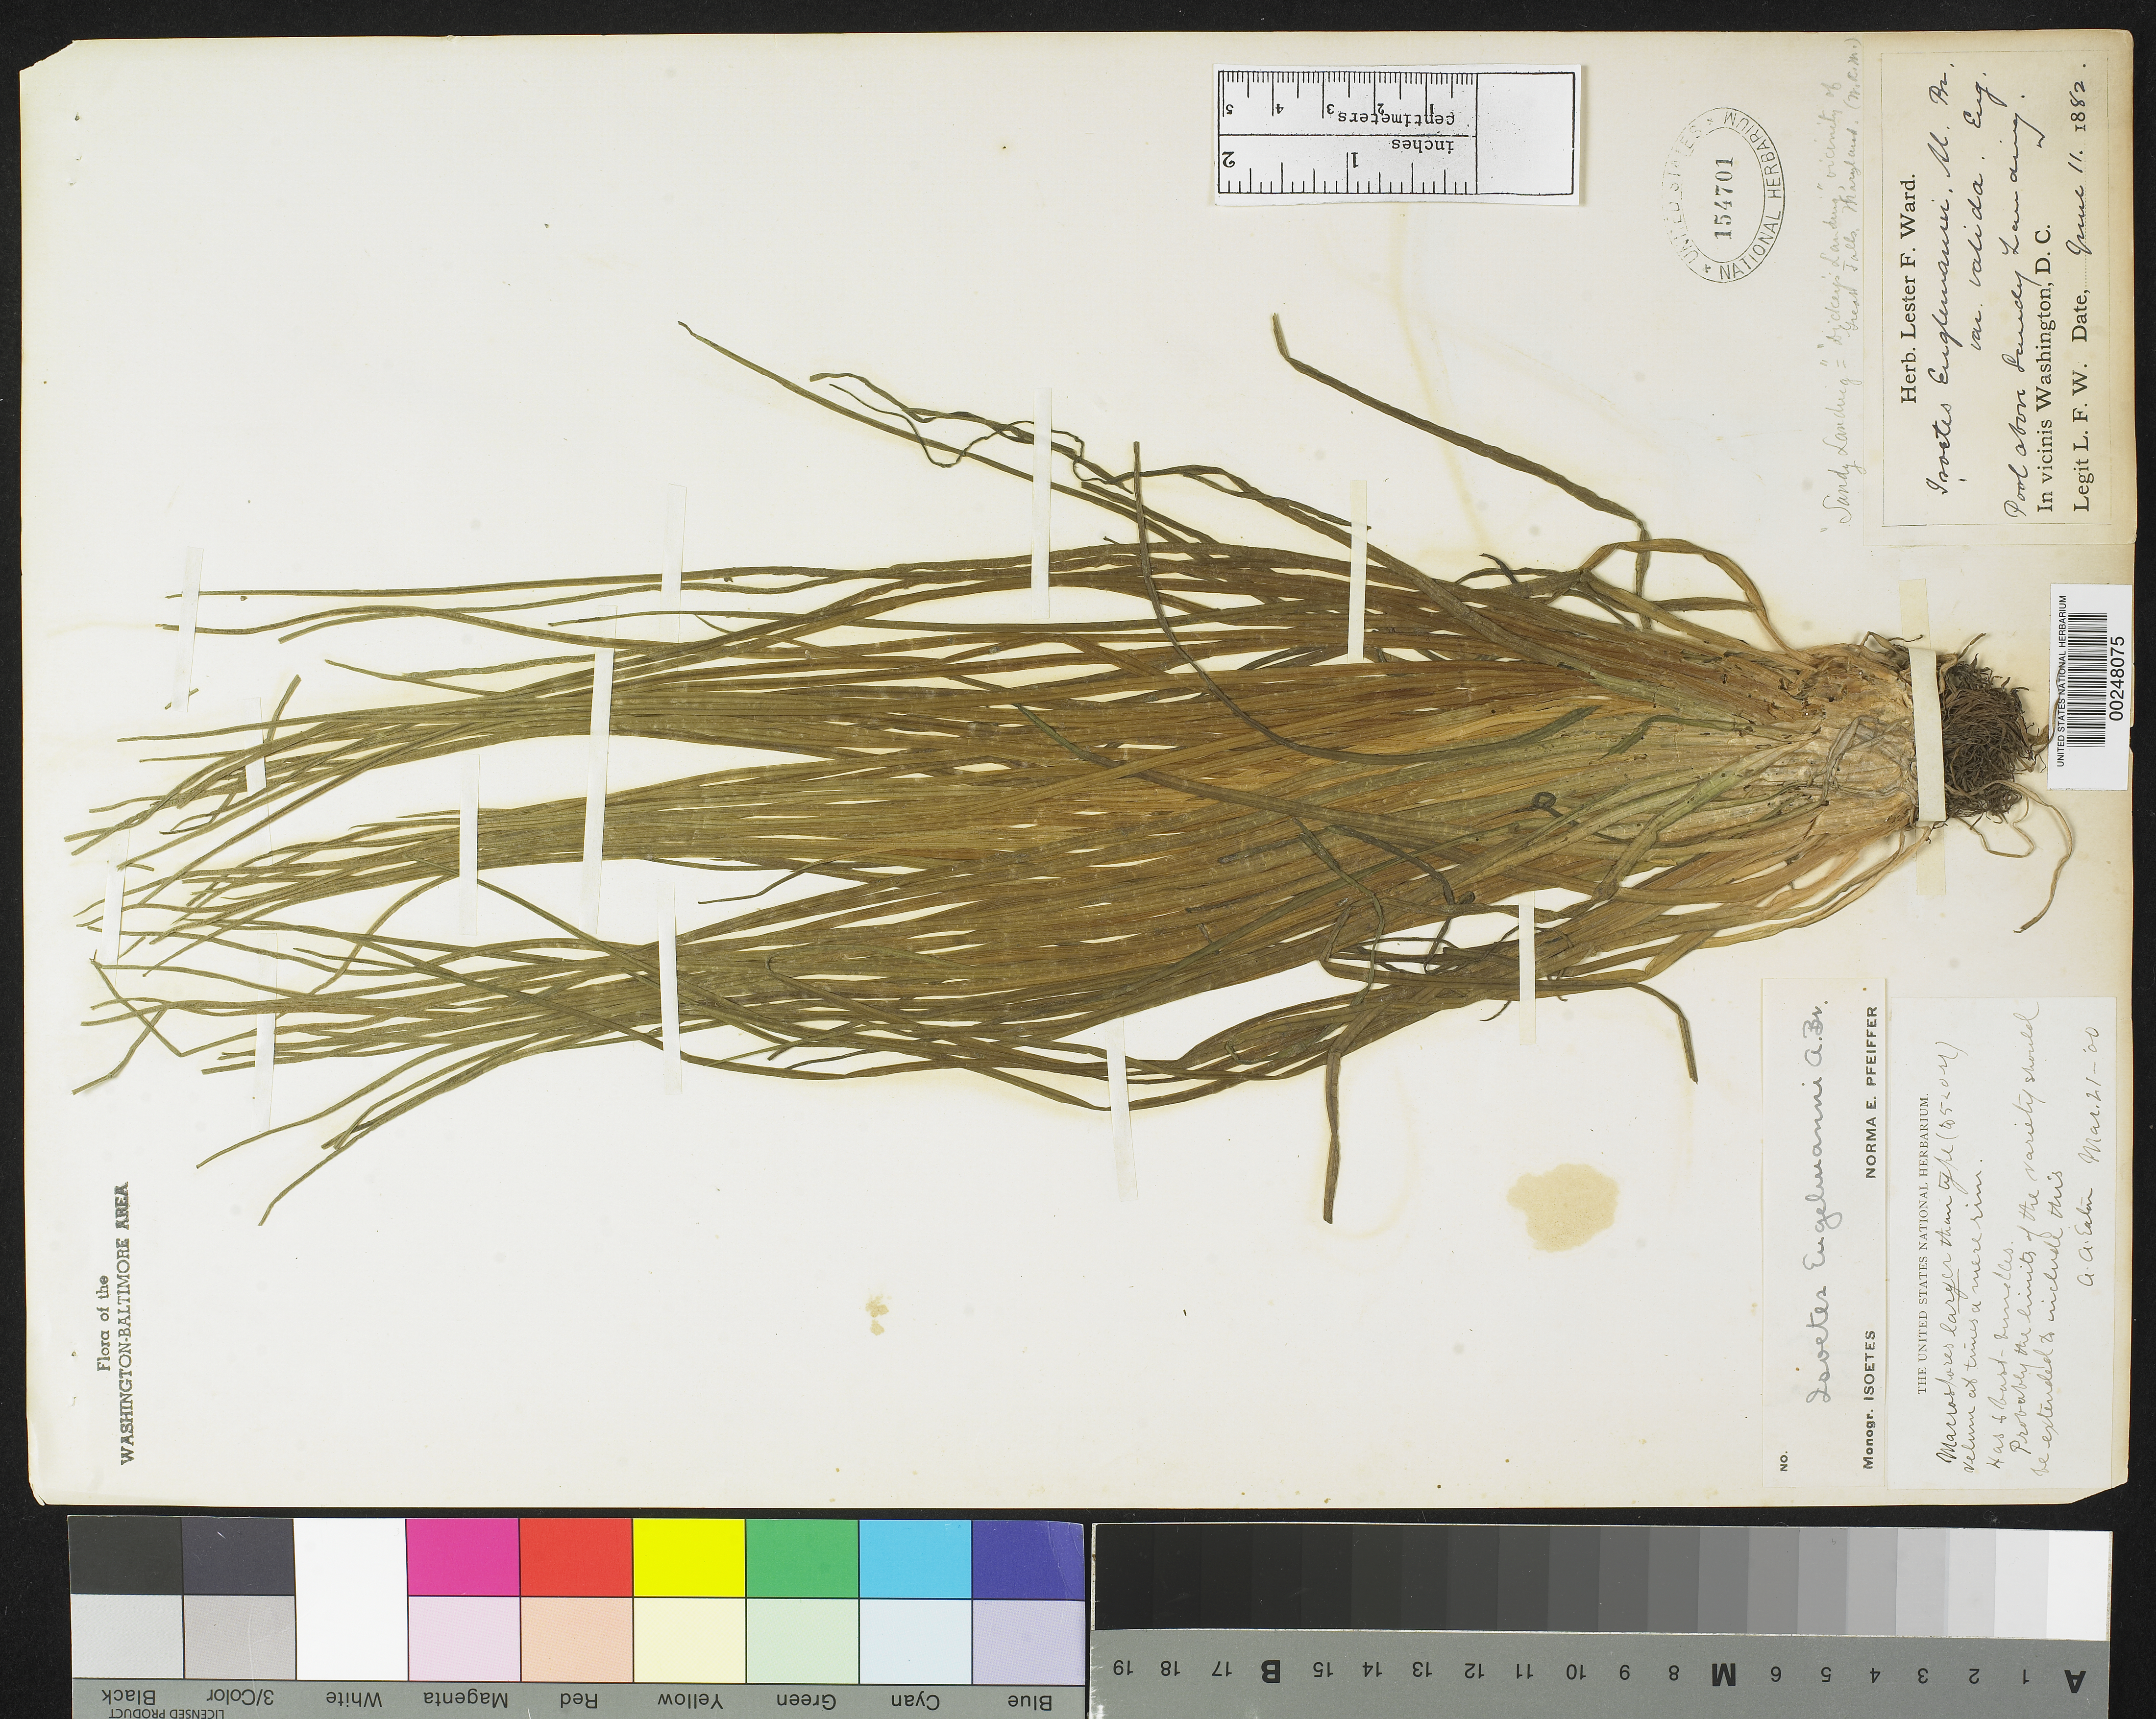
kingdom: Plantae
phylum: Tracheophyta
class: Lycopodiopsida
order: Isoetales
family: Isoetaceae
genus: Isoetes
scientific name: Isoetes engelmannii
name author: A. Braun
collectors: L. F. Ward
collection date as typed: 11 Jun 1882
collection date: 1882-06-11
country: United States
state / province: Maryland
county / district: Montgomery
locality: Pool above Sandy Landing (Dickey's Landing - Great Falls vicinity) C. & O. Canal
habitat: Pool above sandy landing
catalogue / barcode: US 154701